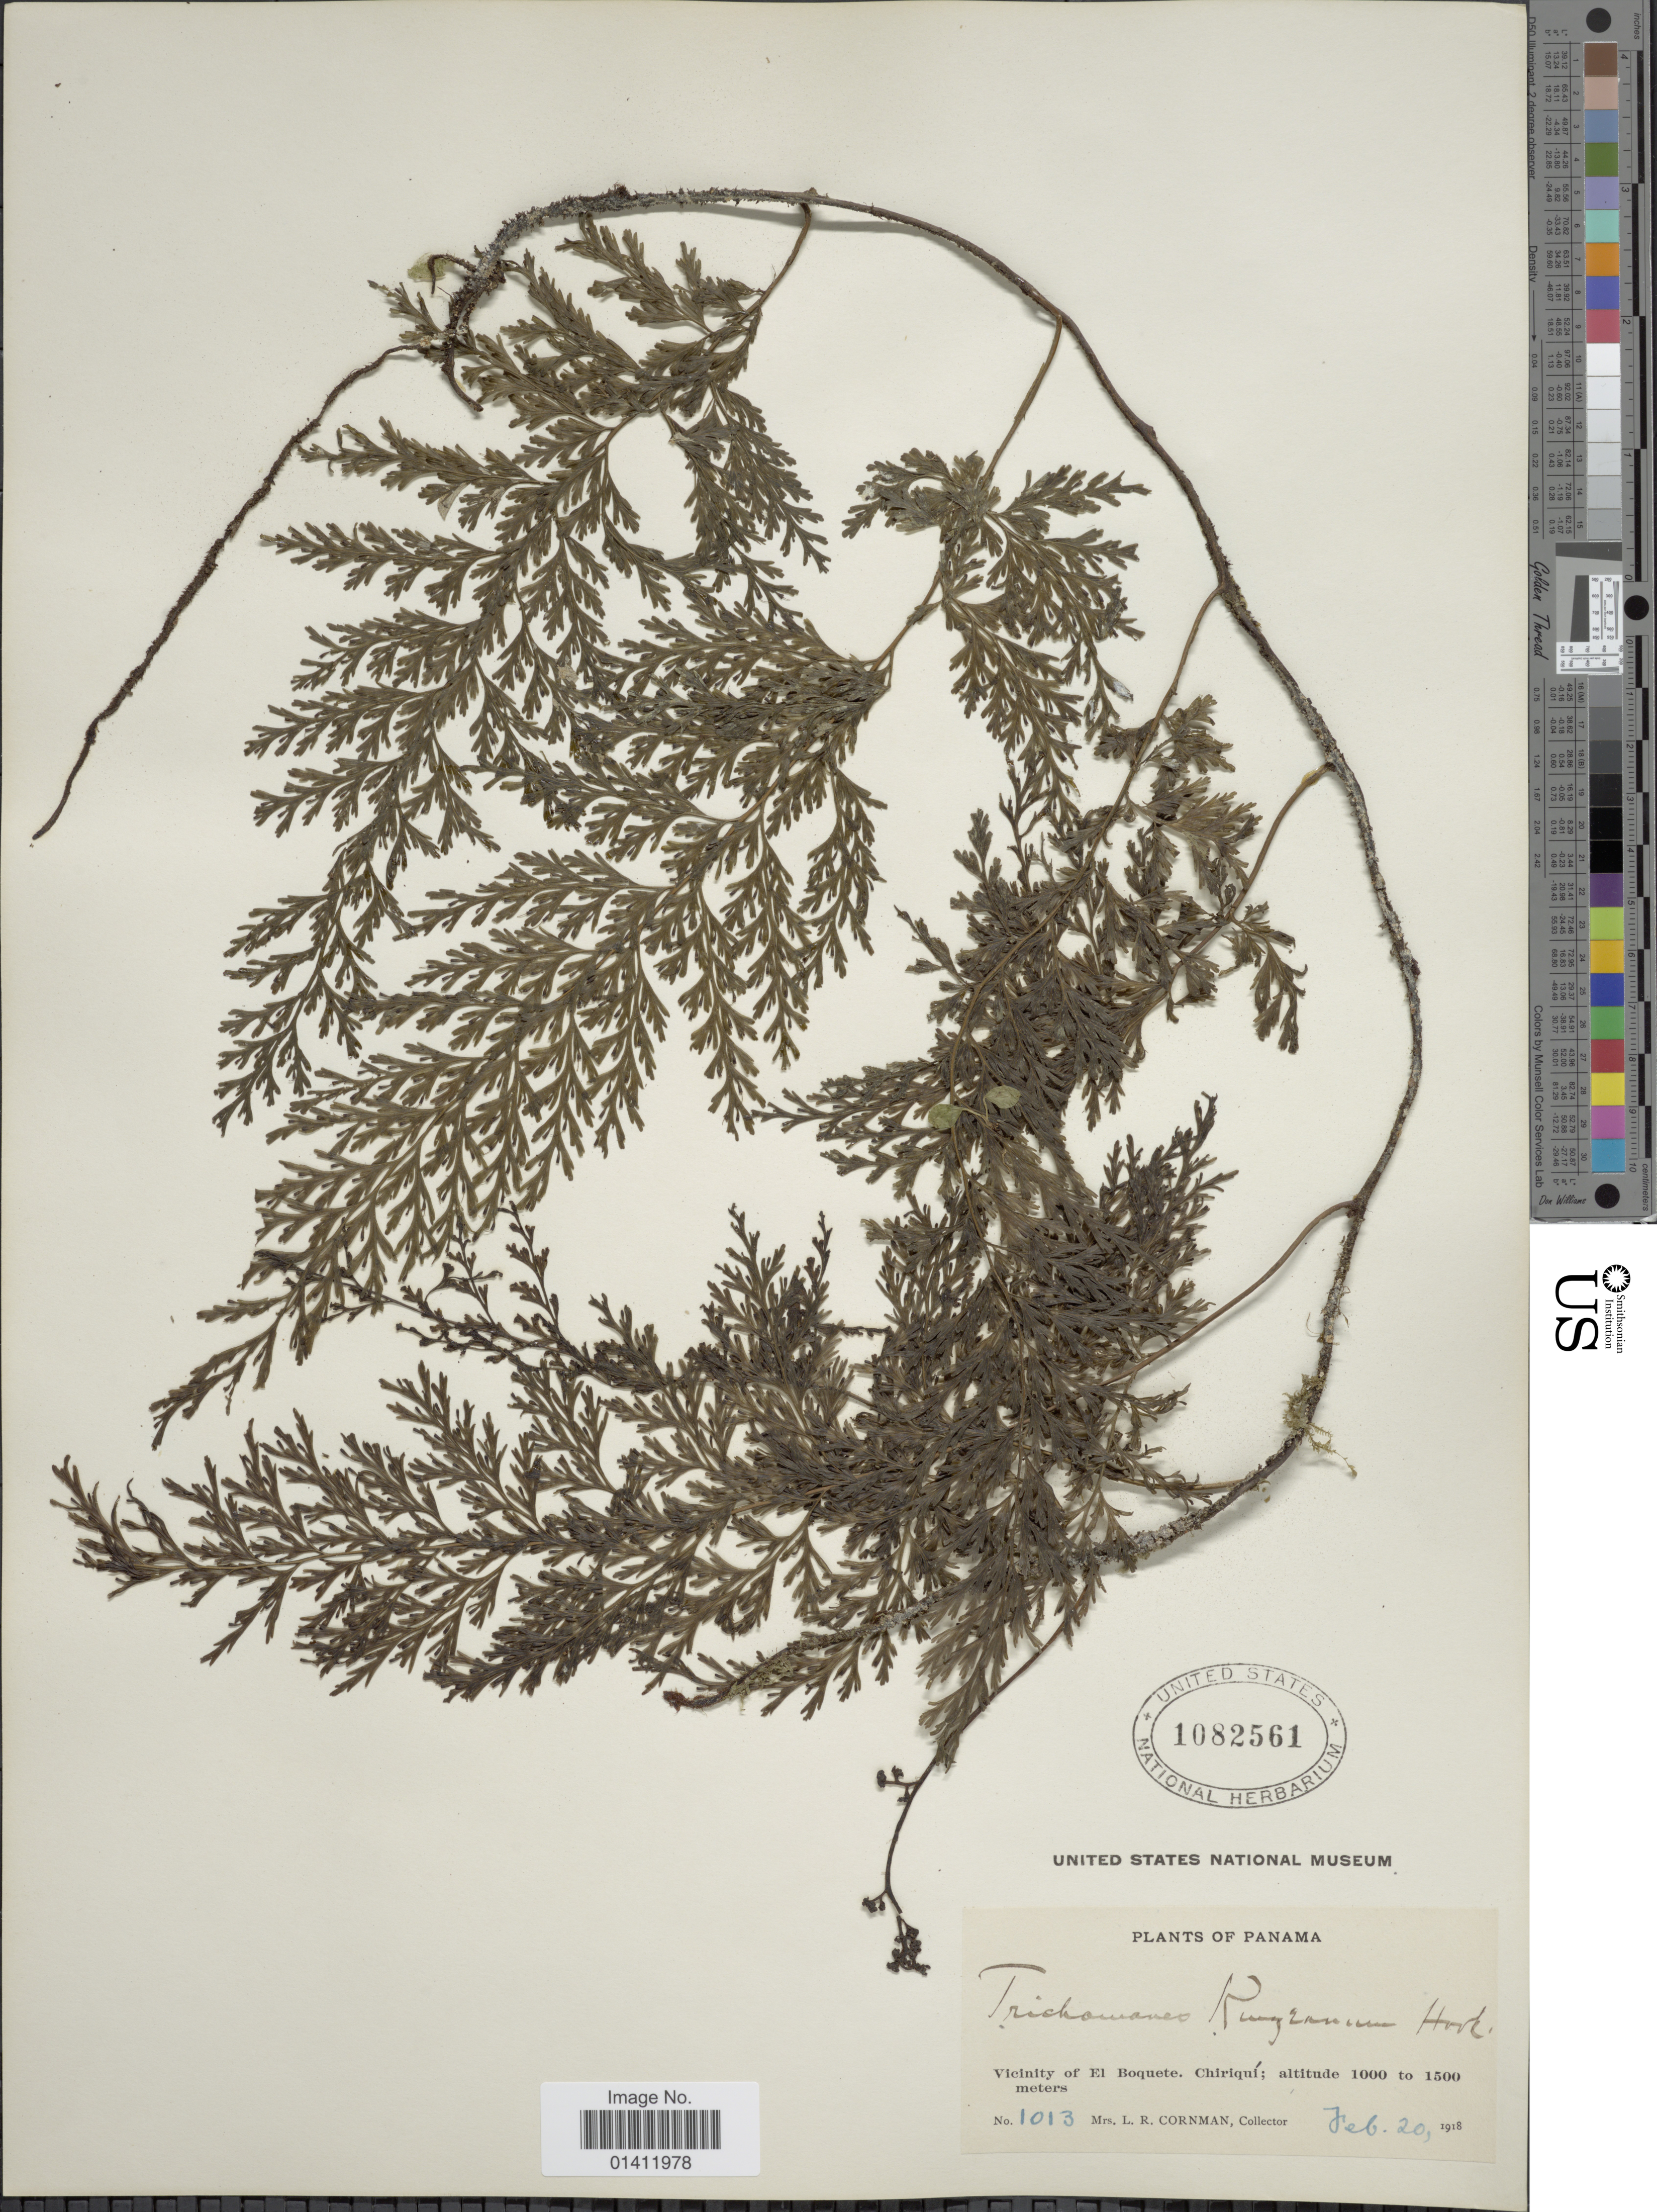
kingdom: Plantae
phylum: Tracheophyta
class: Polypodiopsida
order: Hymenophyllales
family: Hymenophyllaceae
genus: Vandenboschia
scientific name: Vandenboschia radicans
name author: (Sw.) Copel.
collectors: L. Cornman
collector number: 1013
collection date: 1918-02-20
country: Panama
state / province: Chiriqui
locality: Vicinity of El Boquete.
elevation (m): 1000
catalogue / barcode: US 1082561